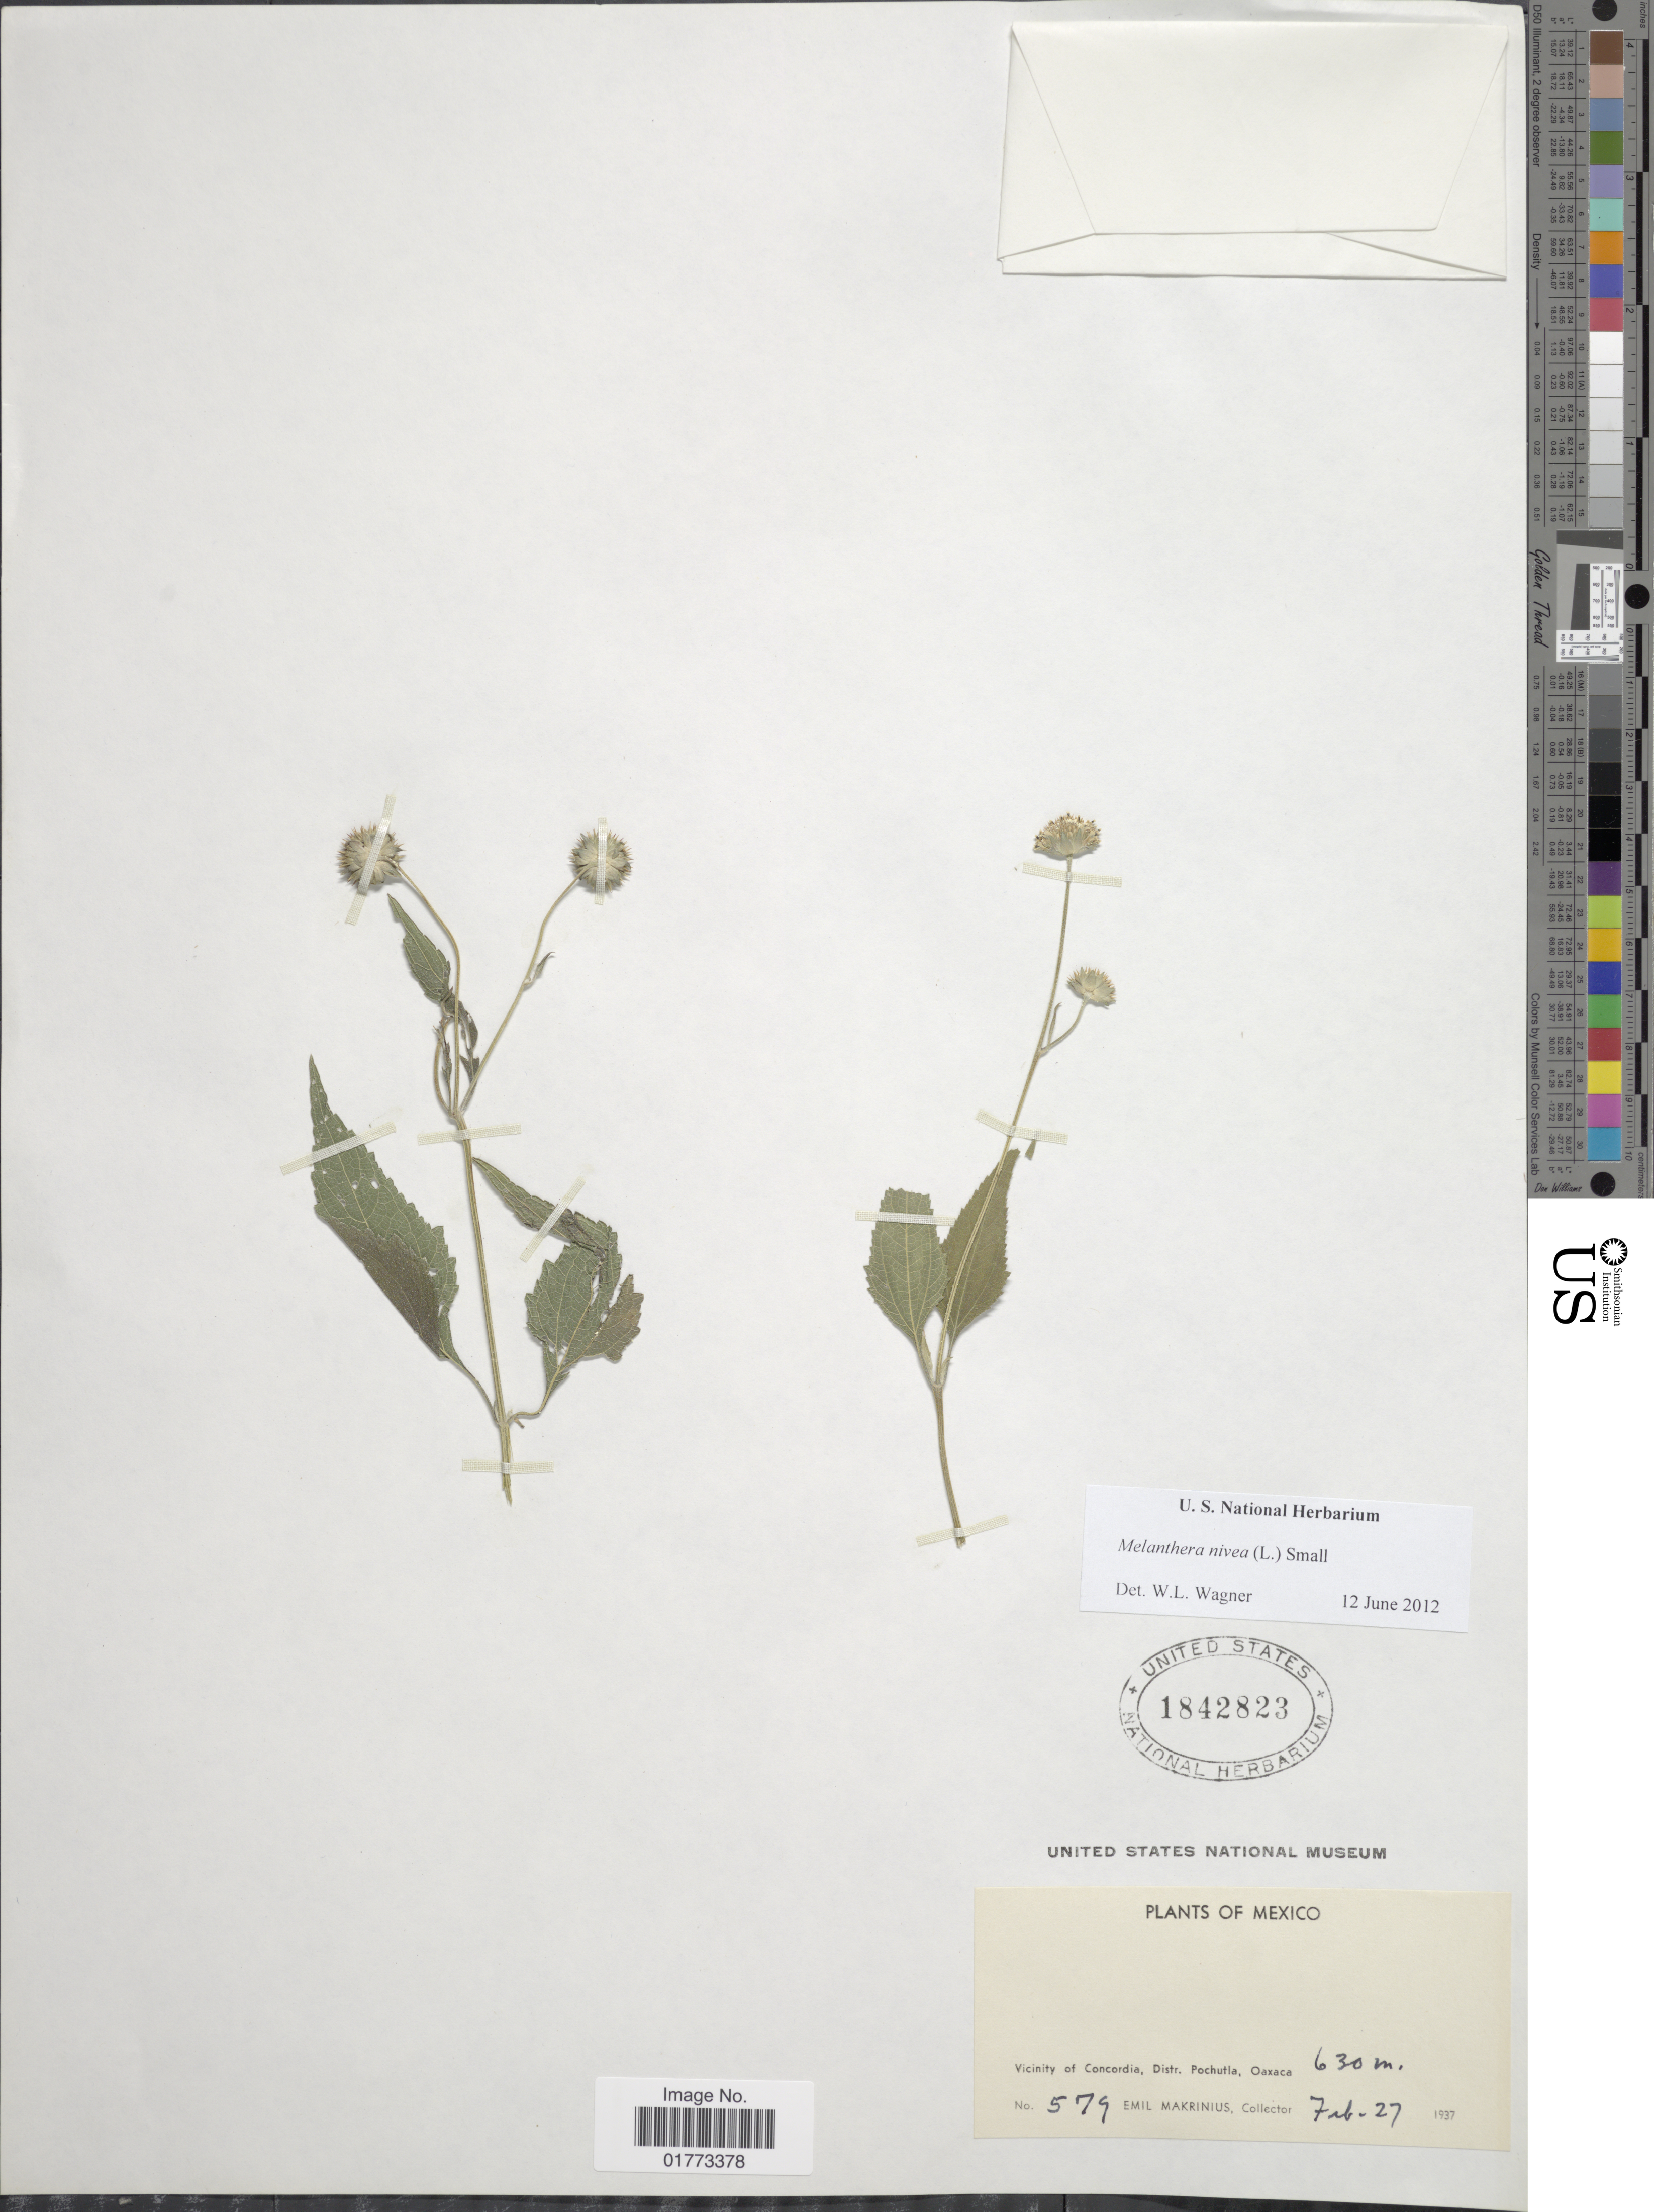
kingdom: Plantae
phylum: Tracheophyta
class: Magnoliopsida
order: Asterales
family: Asteraceae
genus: Melanthera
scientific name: Melanthera nivea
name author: (L.) Small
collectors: E. Makrinius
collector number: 579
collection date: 1937-02-27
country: Mexico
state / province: Oaxaca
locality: Vicinity of Concordia, Distr. Pochutla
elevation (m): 630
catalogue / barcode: US 1842823